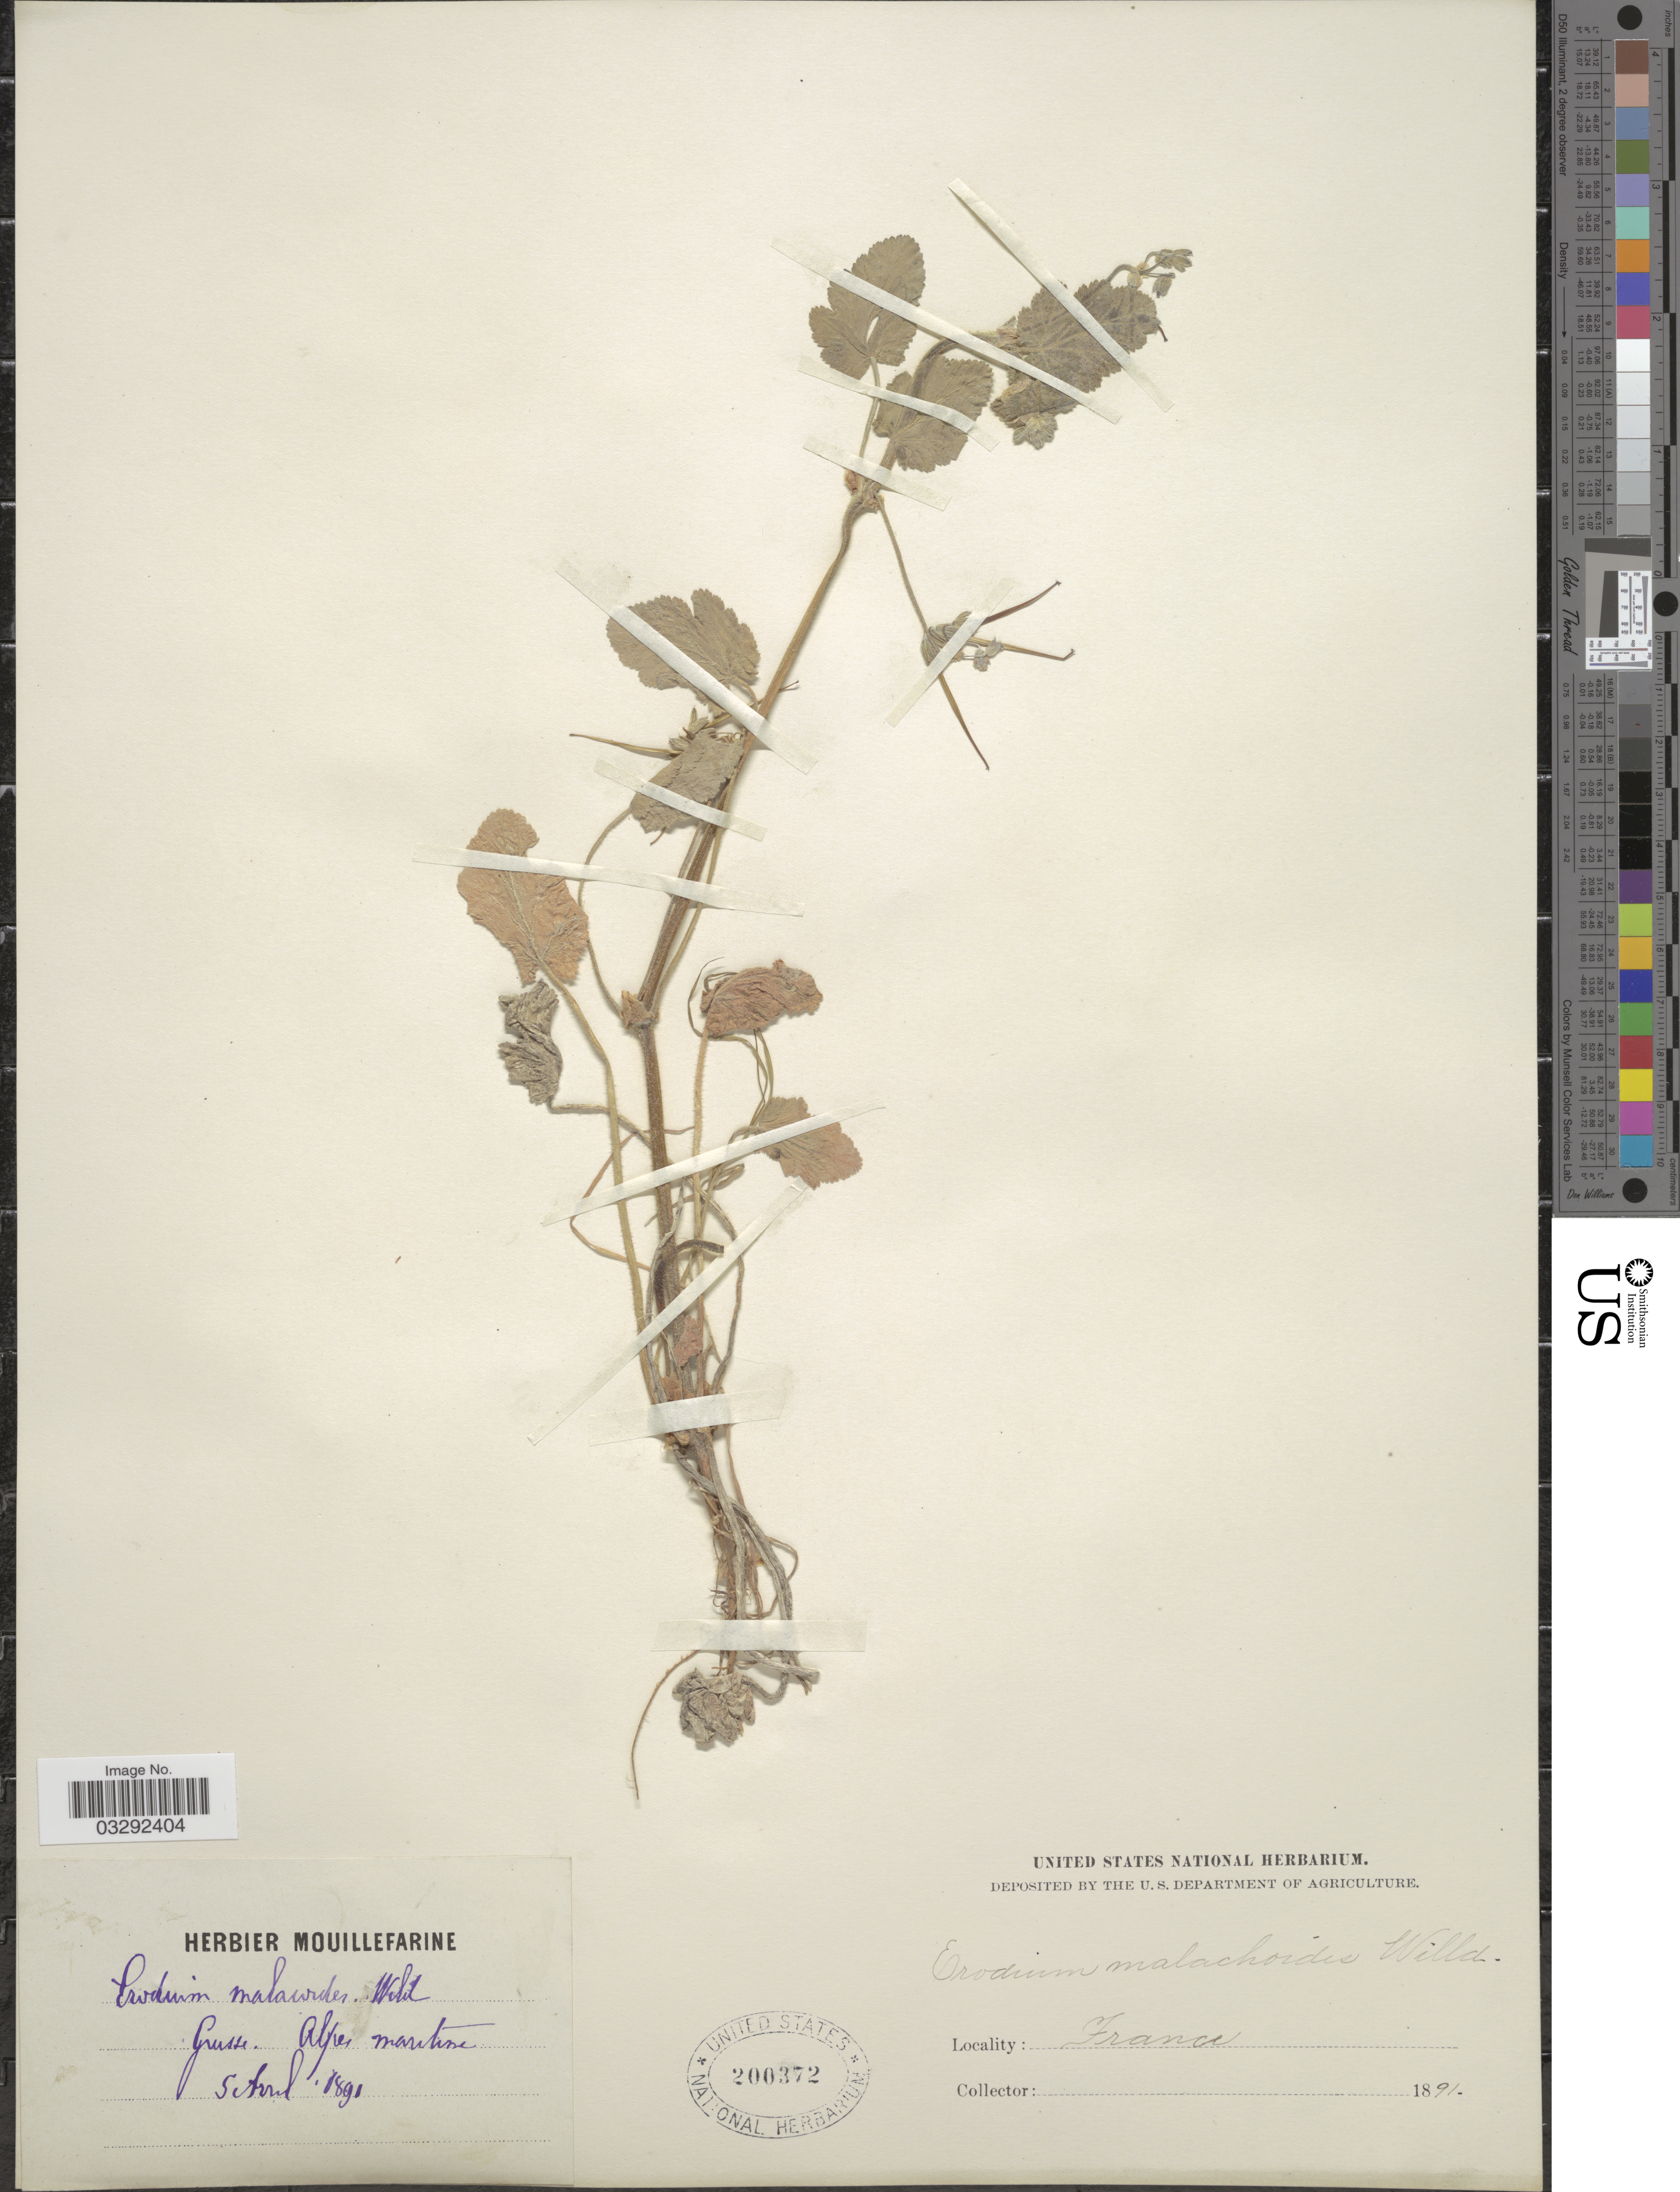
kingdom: Plantae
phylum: Tracheophyta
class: Magnoliopsida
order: Geraniales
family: Geraniaceae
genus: Erodium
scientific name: Erodium malacoides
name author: (L.) L'Hér.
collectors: ex herb. Mouillefarine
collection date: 1891-04-05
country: France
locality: Grusse. Alpes maritime.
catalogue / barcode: US 200372